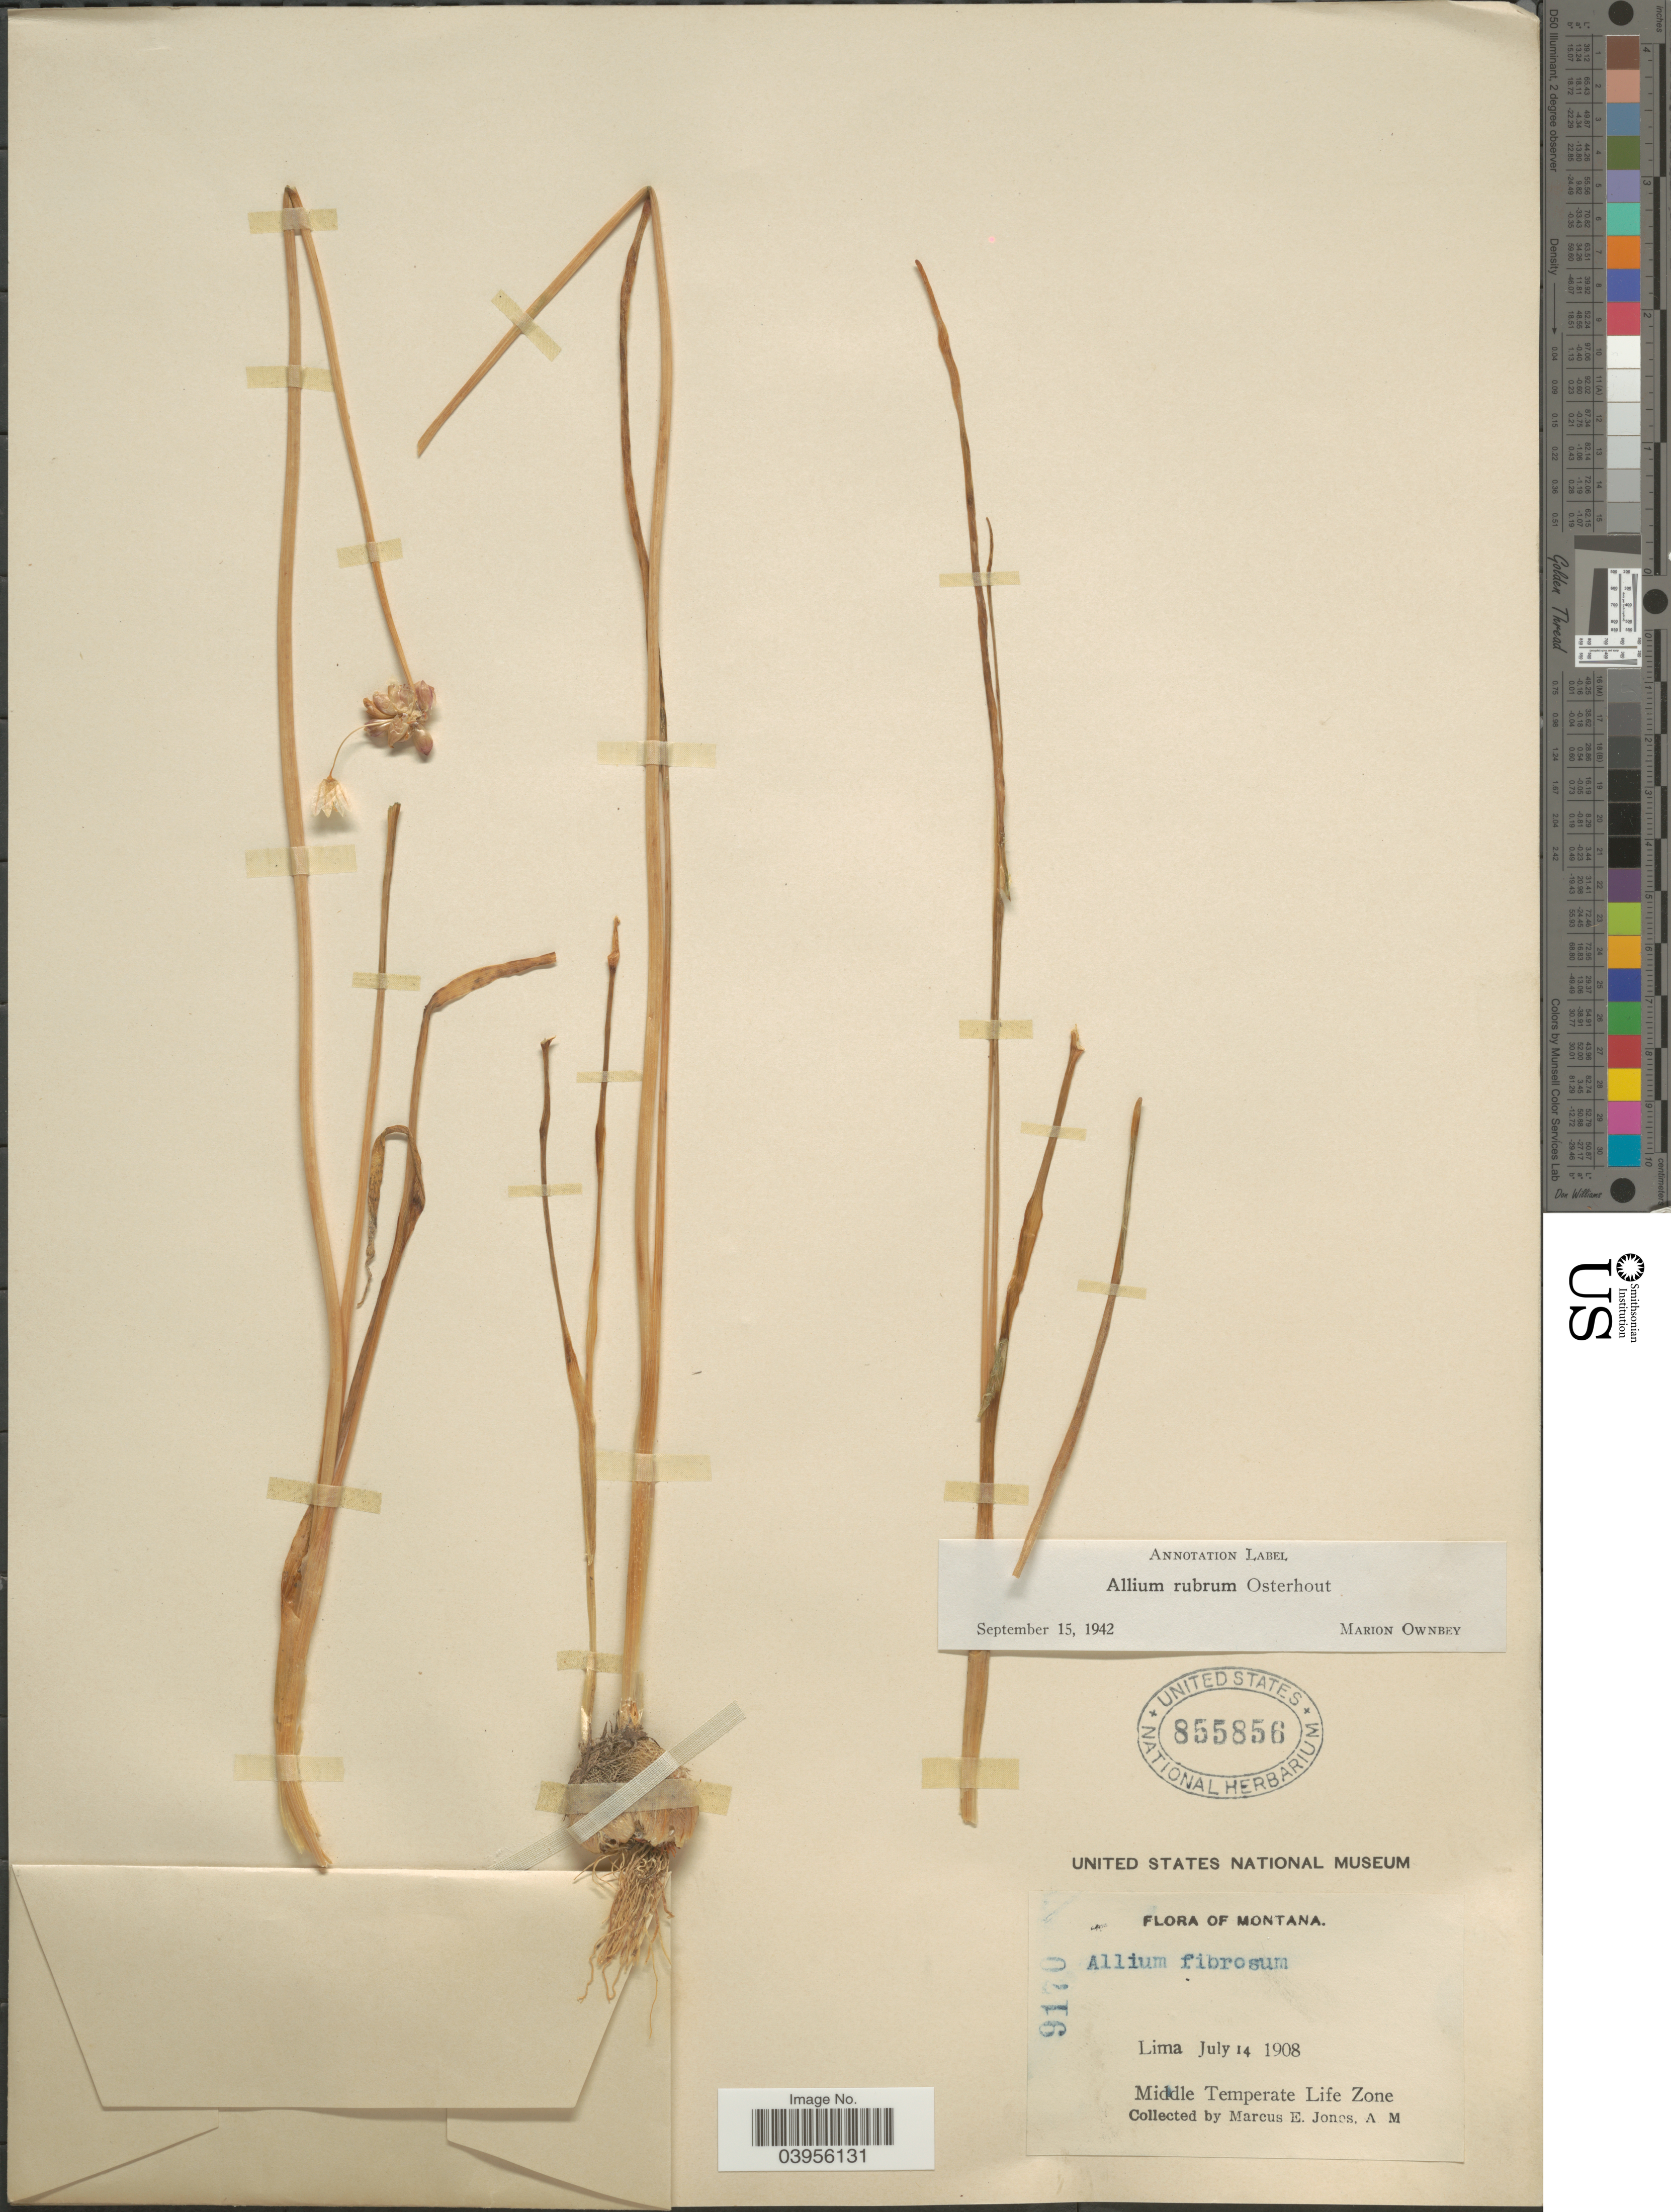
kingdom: Plantae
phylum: Tracheophyta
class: Liliopsida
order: Asparagales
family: Amaryllidaceae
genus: Allium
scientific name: Allium geyeri var. tenerum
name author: M.E. Jones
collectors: M. E. Jones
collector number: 9170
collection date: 1908-07-14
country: United States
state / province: Montana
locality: Middle Temperate Life Zone.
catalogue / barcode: US 855856